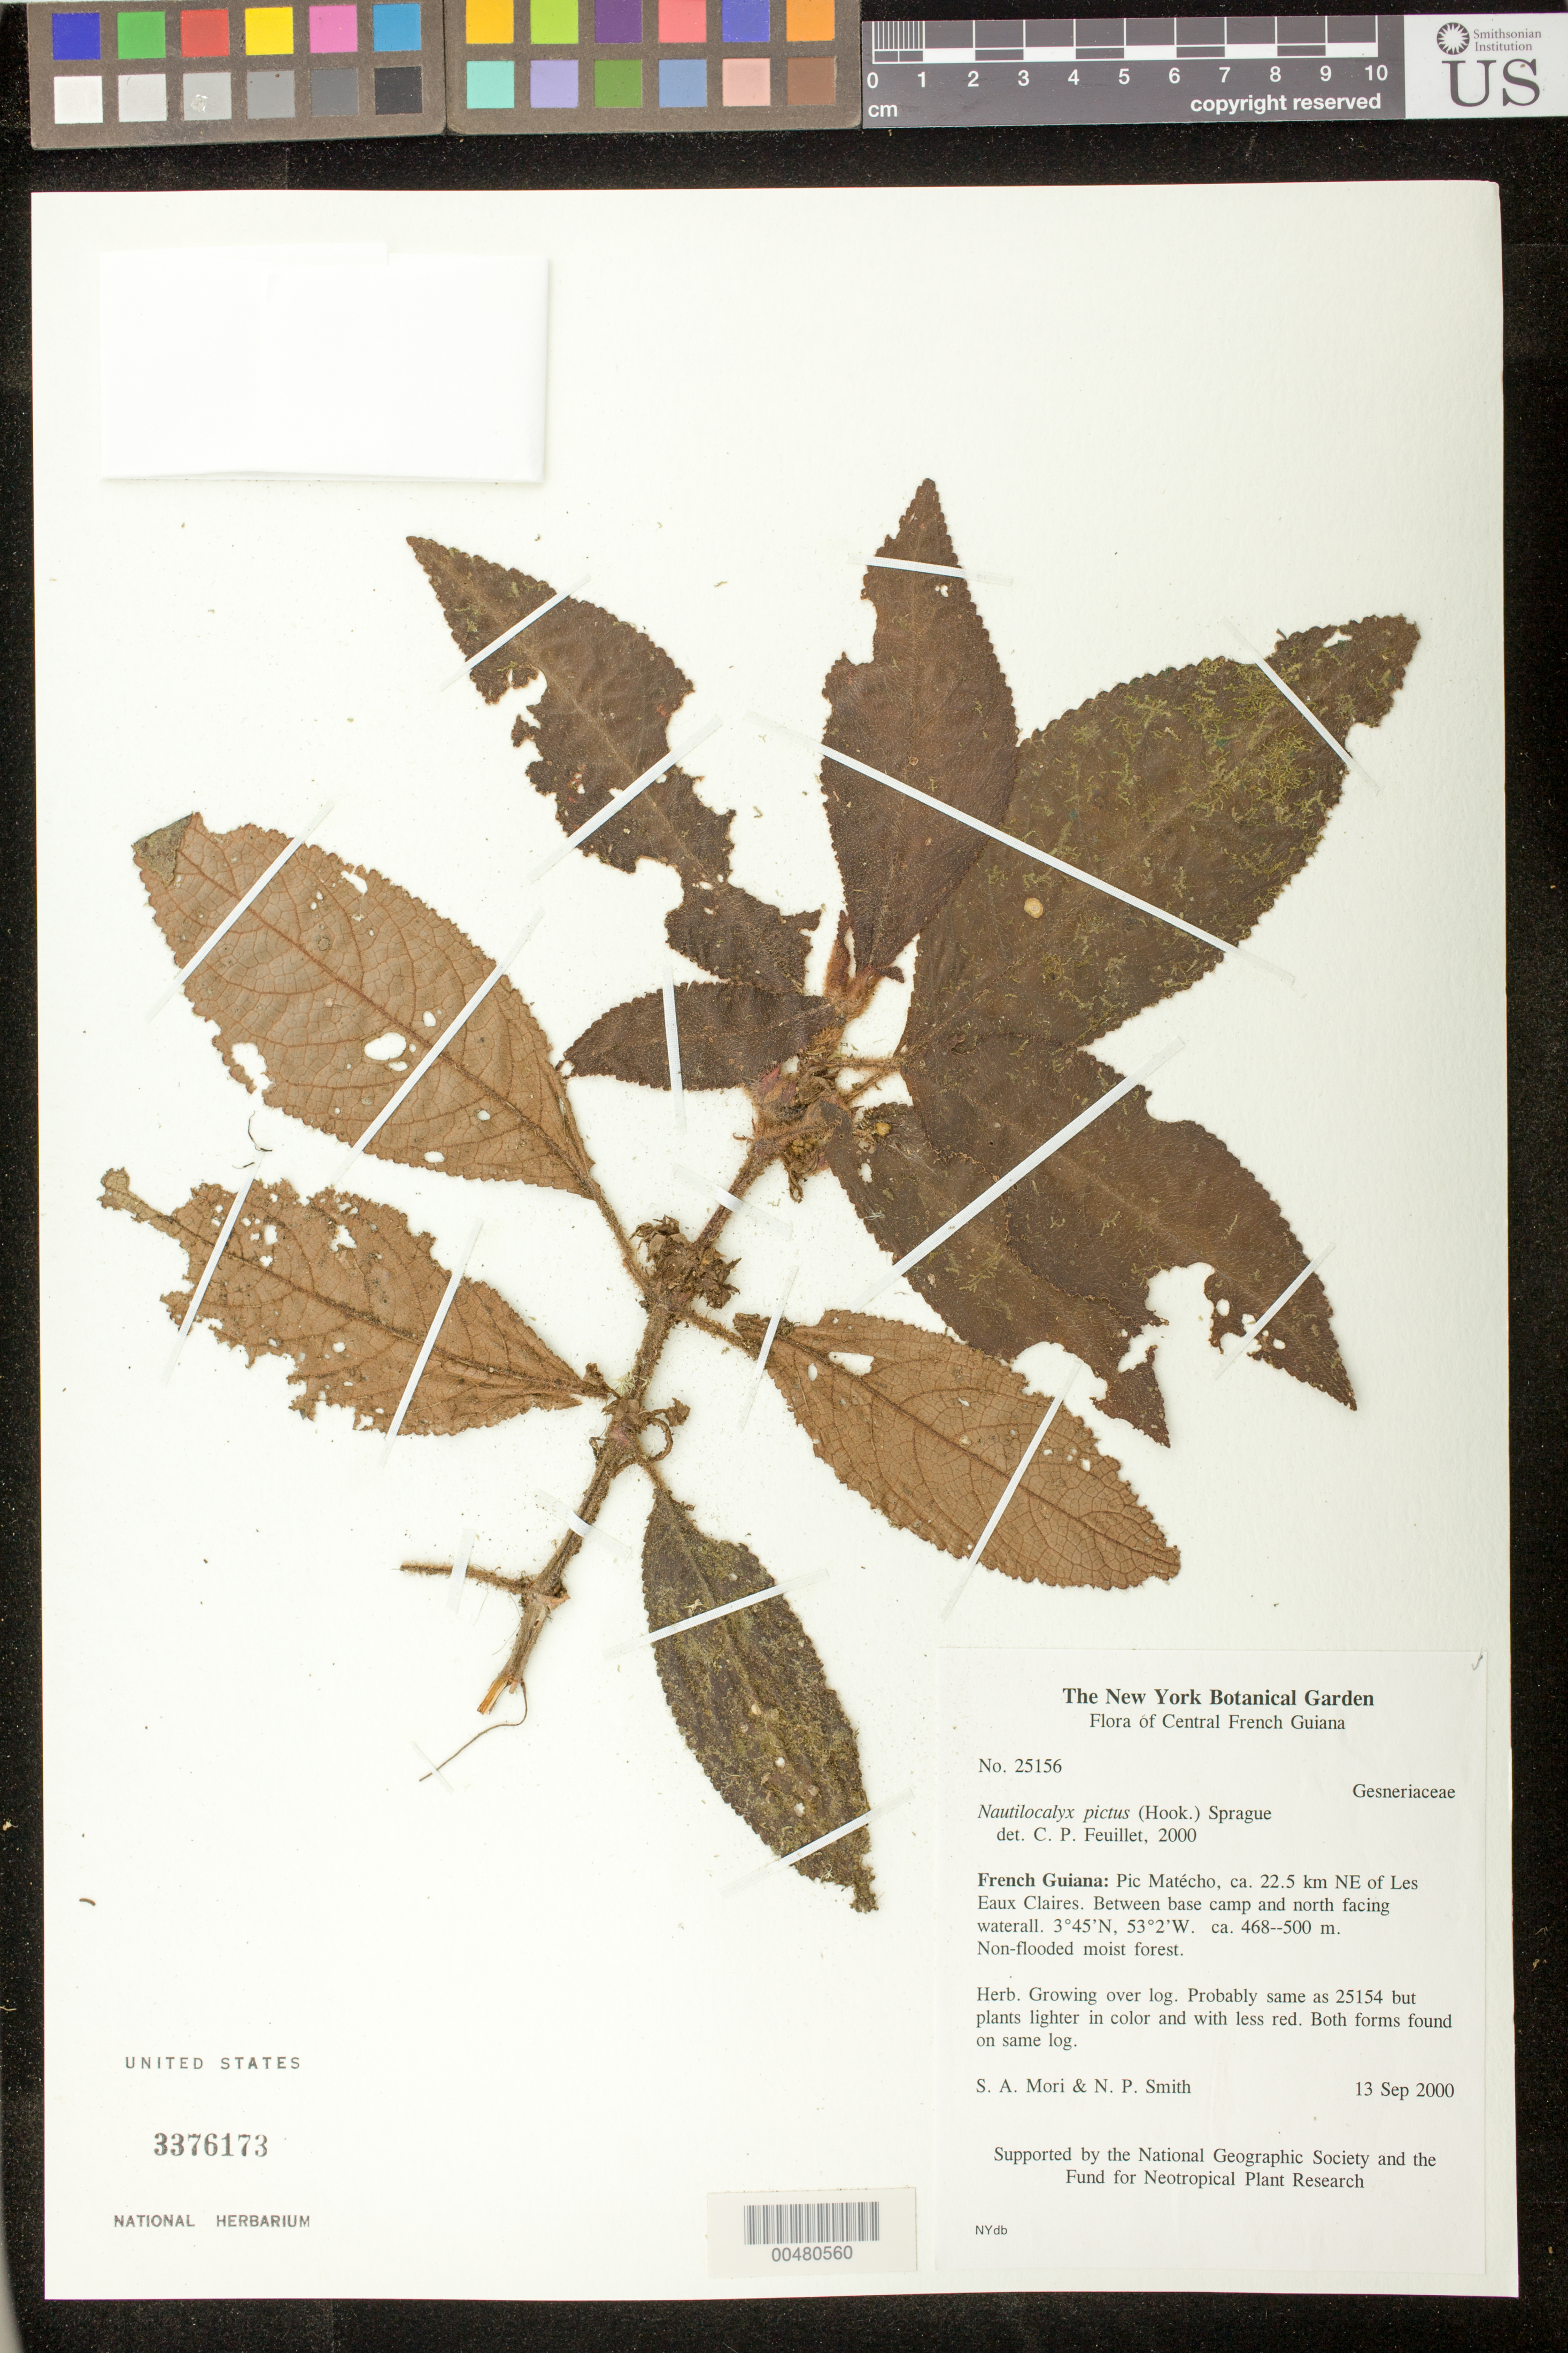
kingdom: Plantae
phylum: Tracheophyta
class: Magnoliopsida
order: Lamiales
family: Gesneriaceae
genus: Nautilocalyx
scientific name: Nautilocalyx pictus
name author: (Hook.) Sprague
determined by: Feuillet, C.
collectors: S. Mori & N. Smith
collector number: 25156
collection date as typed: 13 Sep 2000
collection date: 2000-09-13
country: French Guiana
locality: Pic Matécho, ca. 22.5 km NE of Les Eaux Claires; between base camp and north facing waterfall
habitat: Non-flooded moist forest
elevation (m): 468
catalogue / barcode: US 3376173